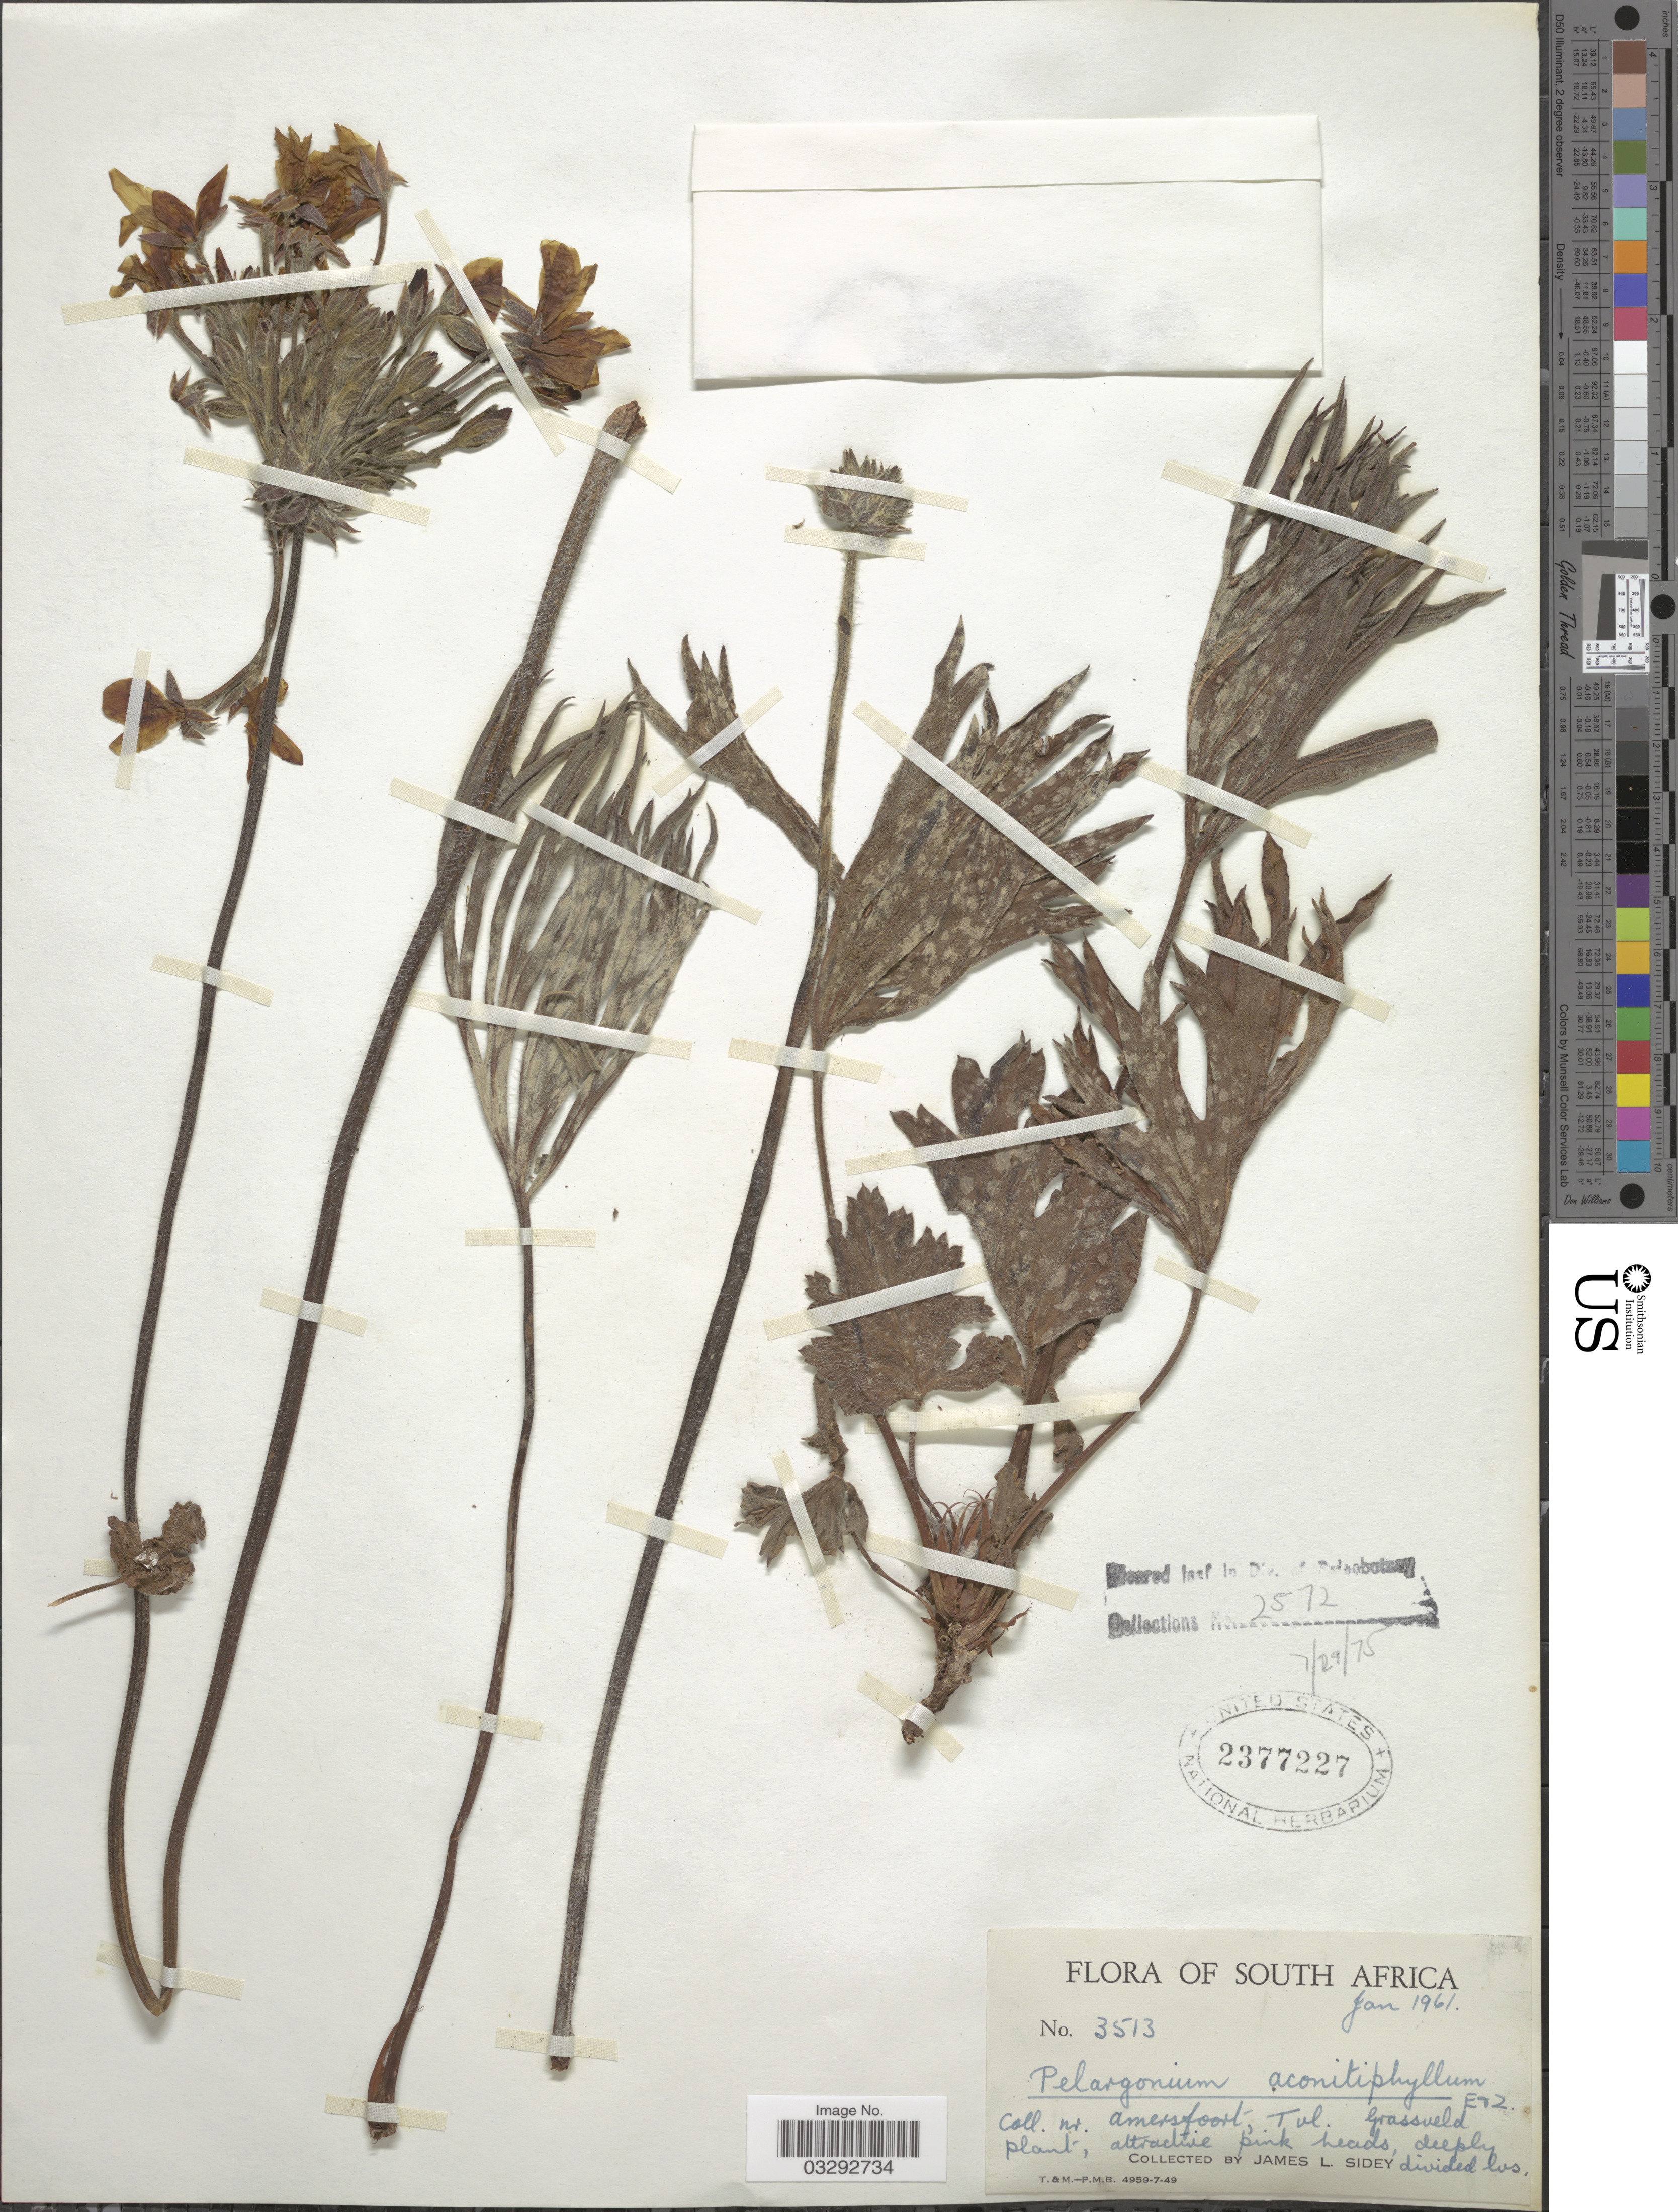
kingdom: Plantae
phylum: Tracheophyta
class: Magnoliopsida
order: Geraniales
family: Geraniaceae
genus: Pelargonium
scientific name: Pelargonium aconitophyllum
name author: (Eckl. & Zeyh.) Steud.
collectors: J. L. Sidey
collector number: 3513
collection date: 1961-01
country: South Africa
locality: Nr. Amersfoort, Tvl.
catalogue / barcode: US 2377227